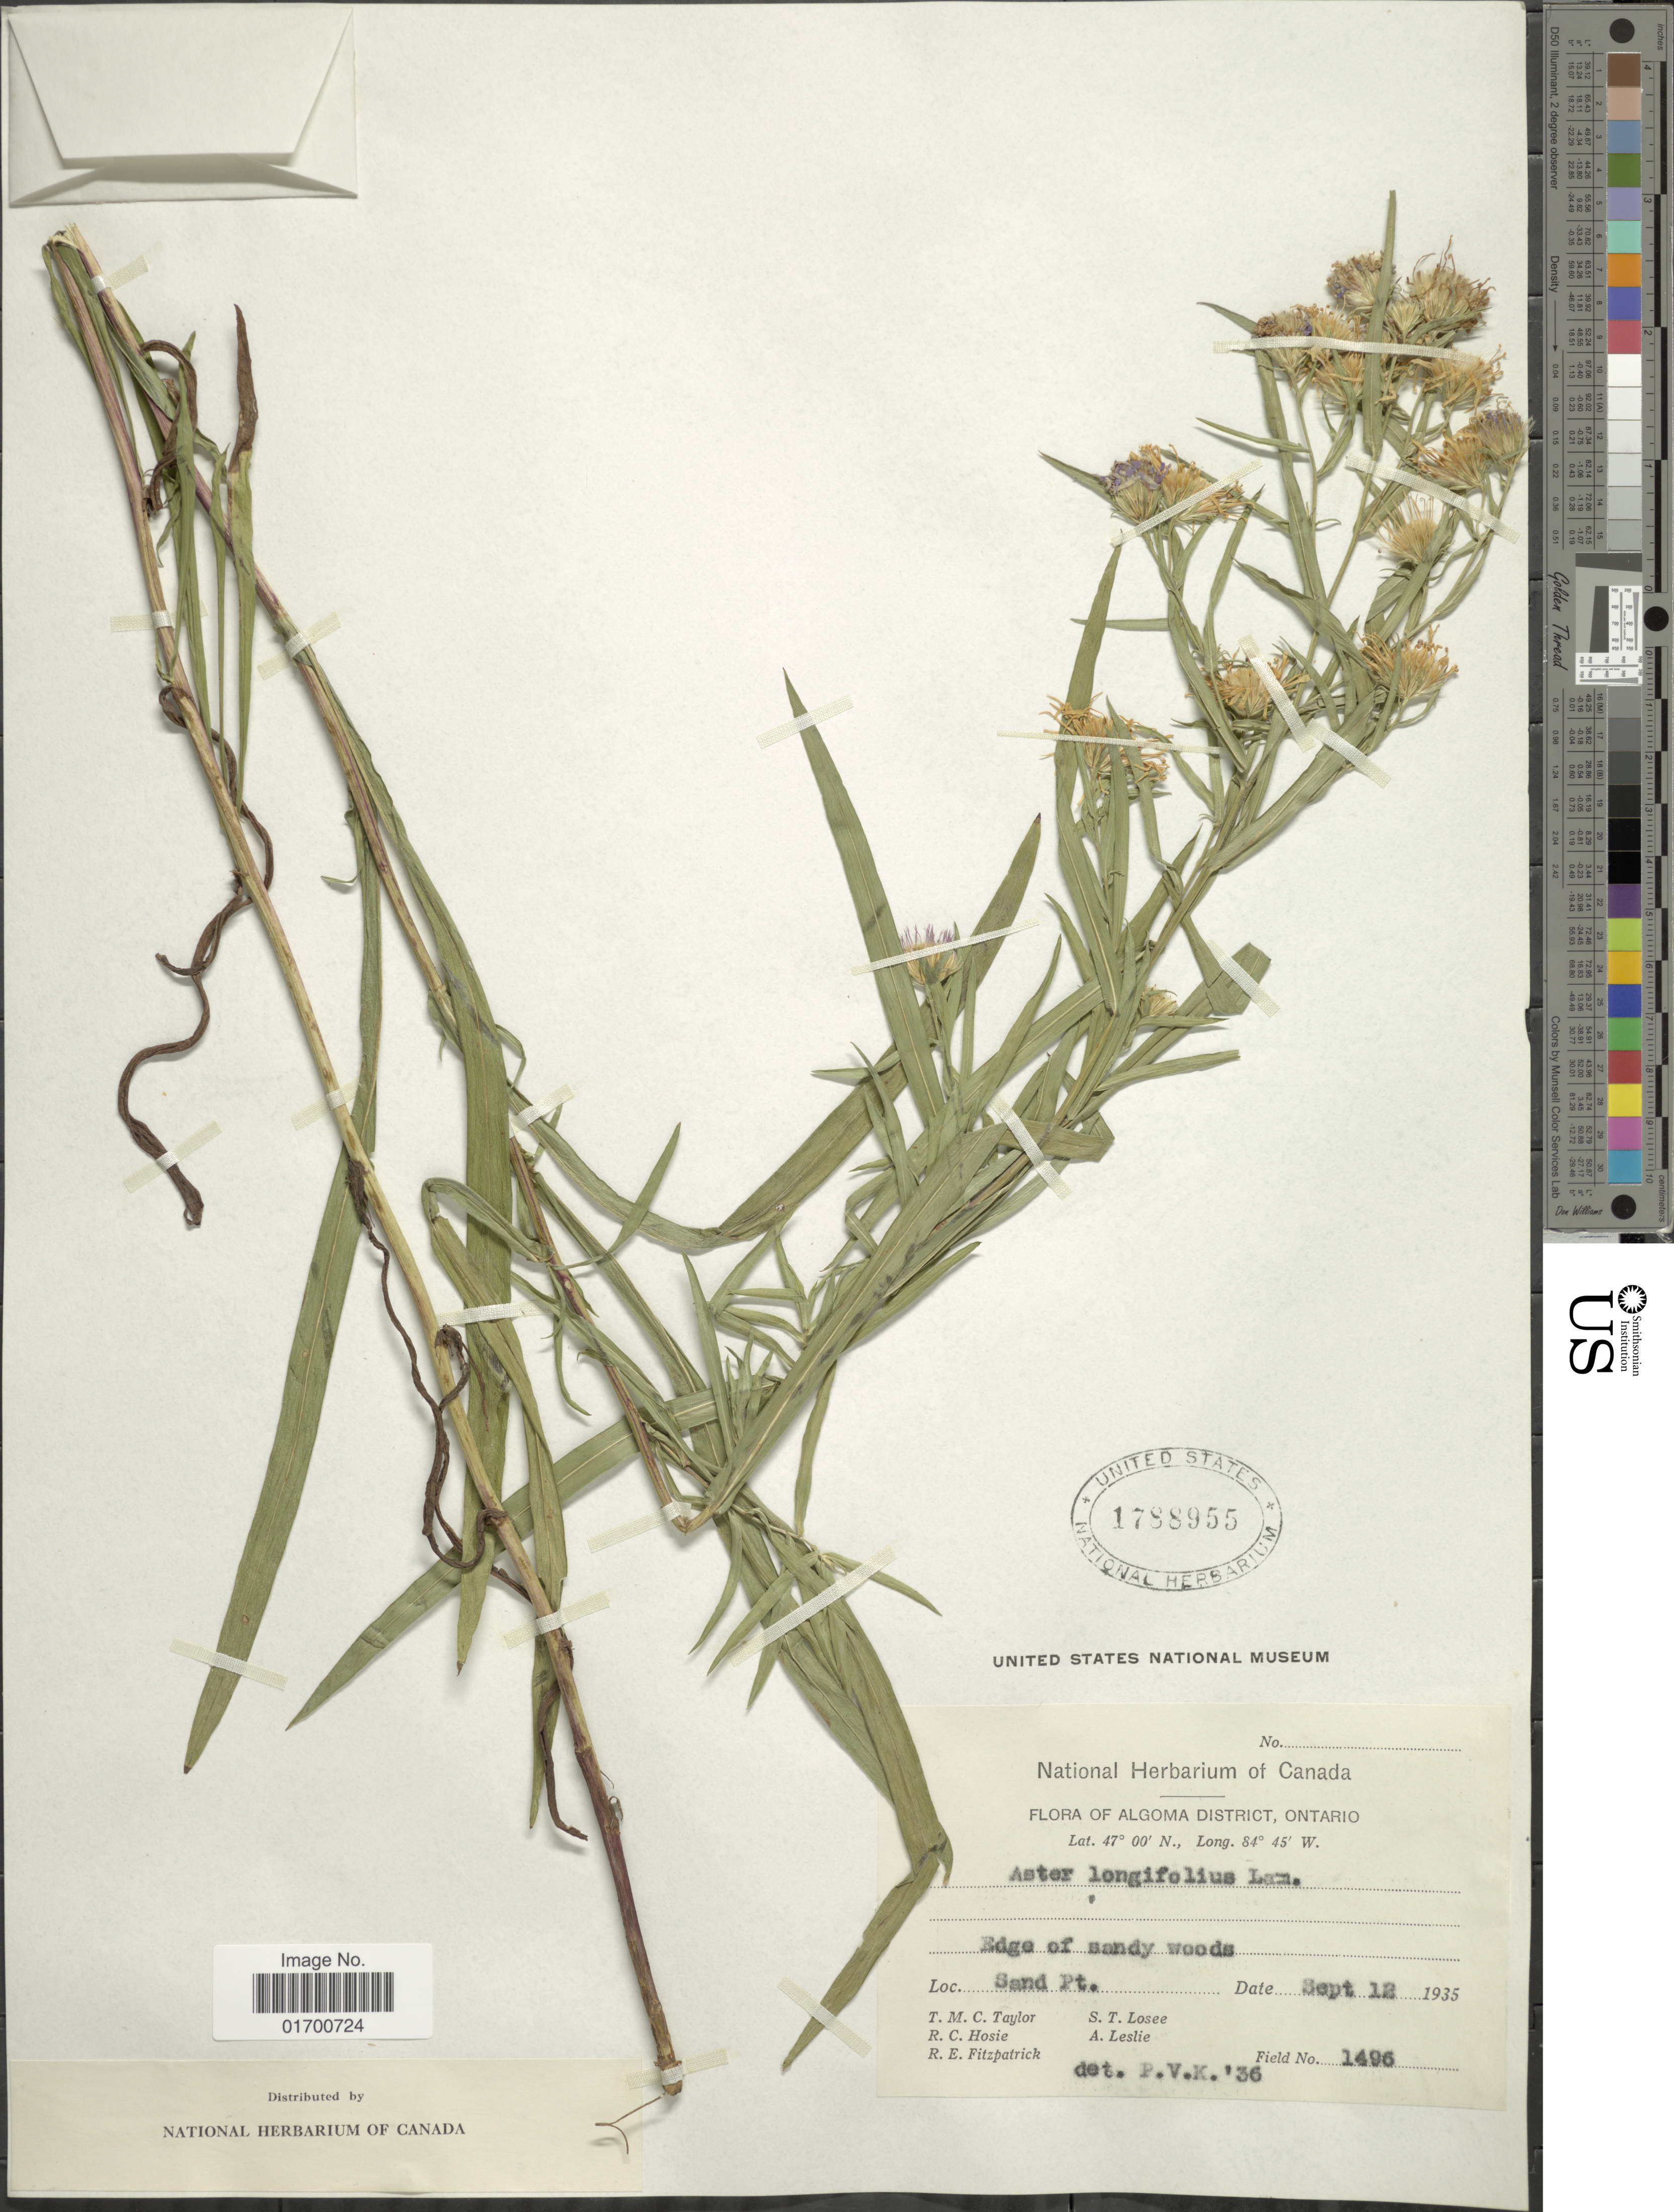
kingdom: Plantae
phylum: Tracheophyta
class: Magnoliopsida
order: Asterales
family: Asteraceae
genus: Symphyotrichum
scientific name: Symphyotrichum longifolium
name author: (Lam.) G.L. Nesom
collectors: T. M. C. Taylor, R. Hosie, R. Fitzpatrick, S. Losee & A. Leslie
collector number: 1496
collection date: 1935-09-12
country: Canada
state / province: Ontario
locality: Algoma District, Edge of sandy woods, Sand Pt.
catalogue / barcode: US 1788955